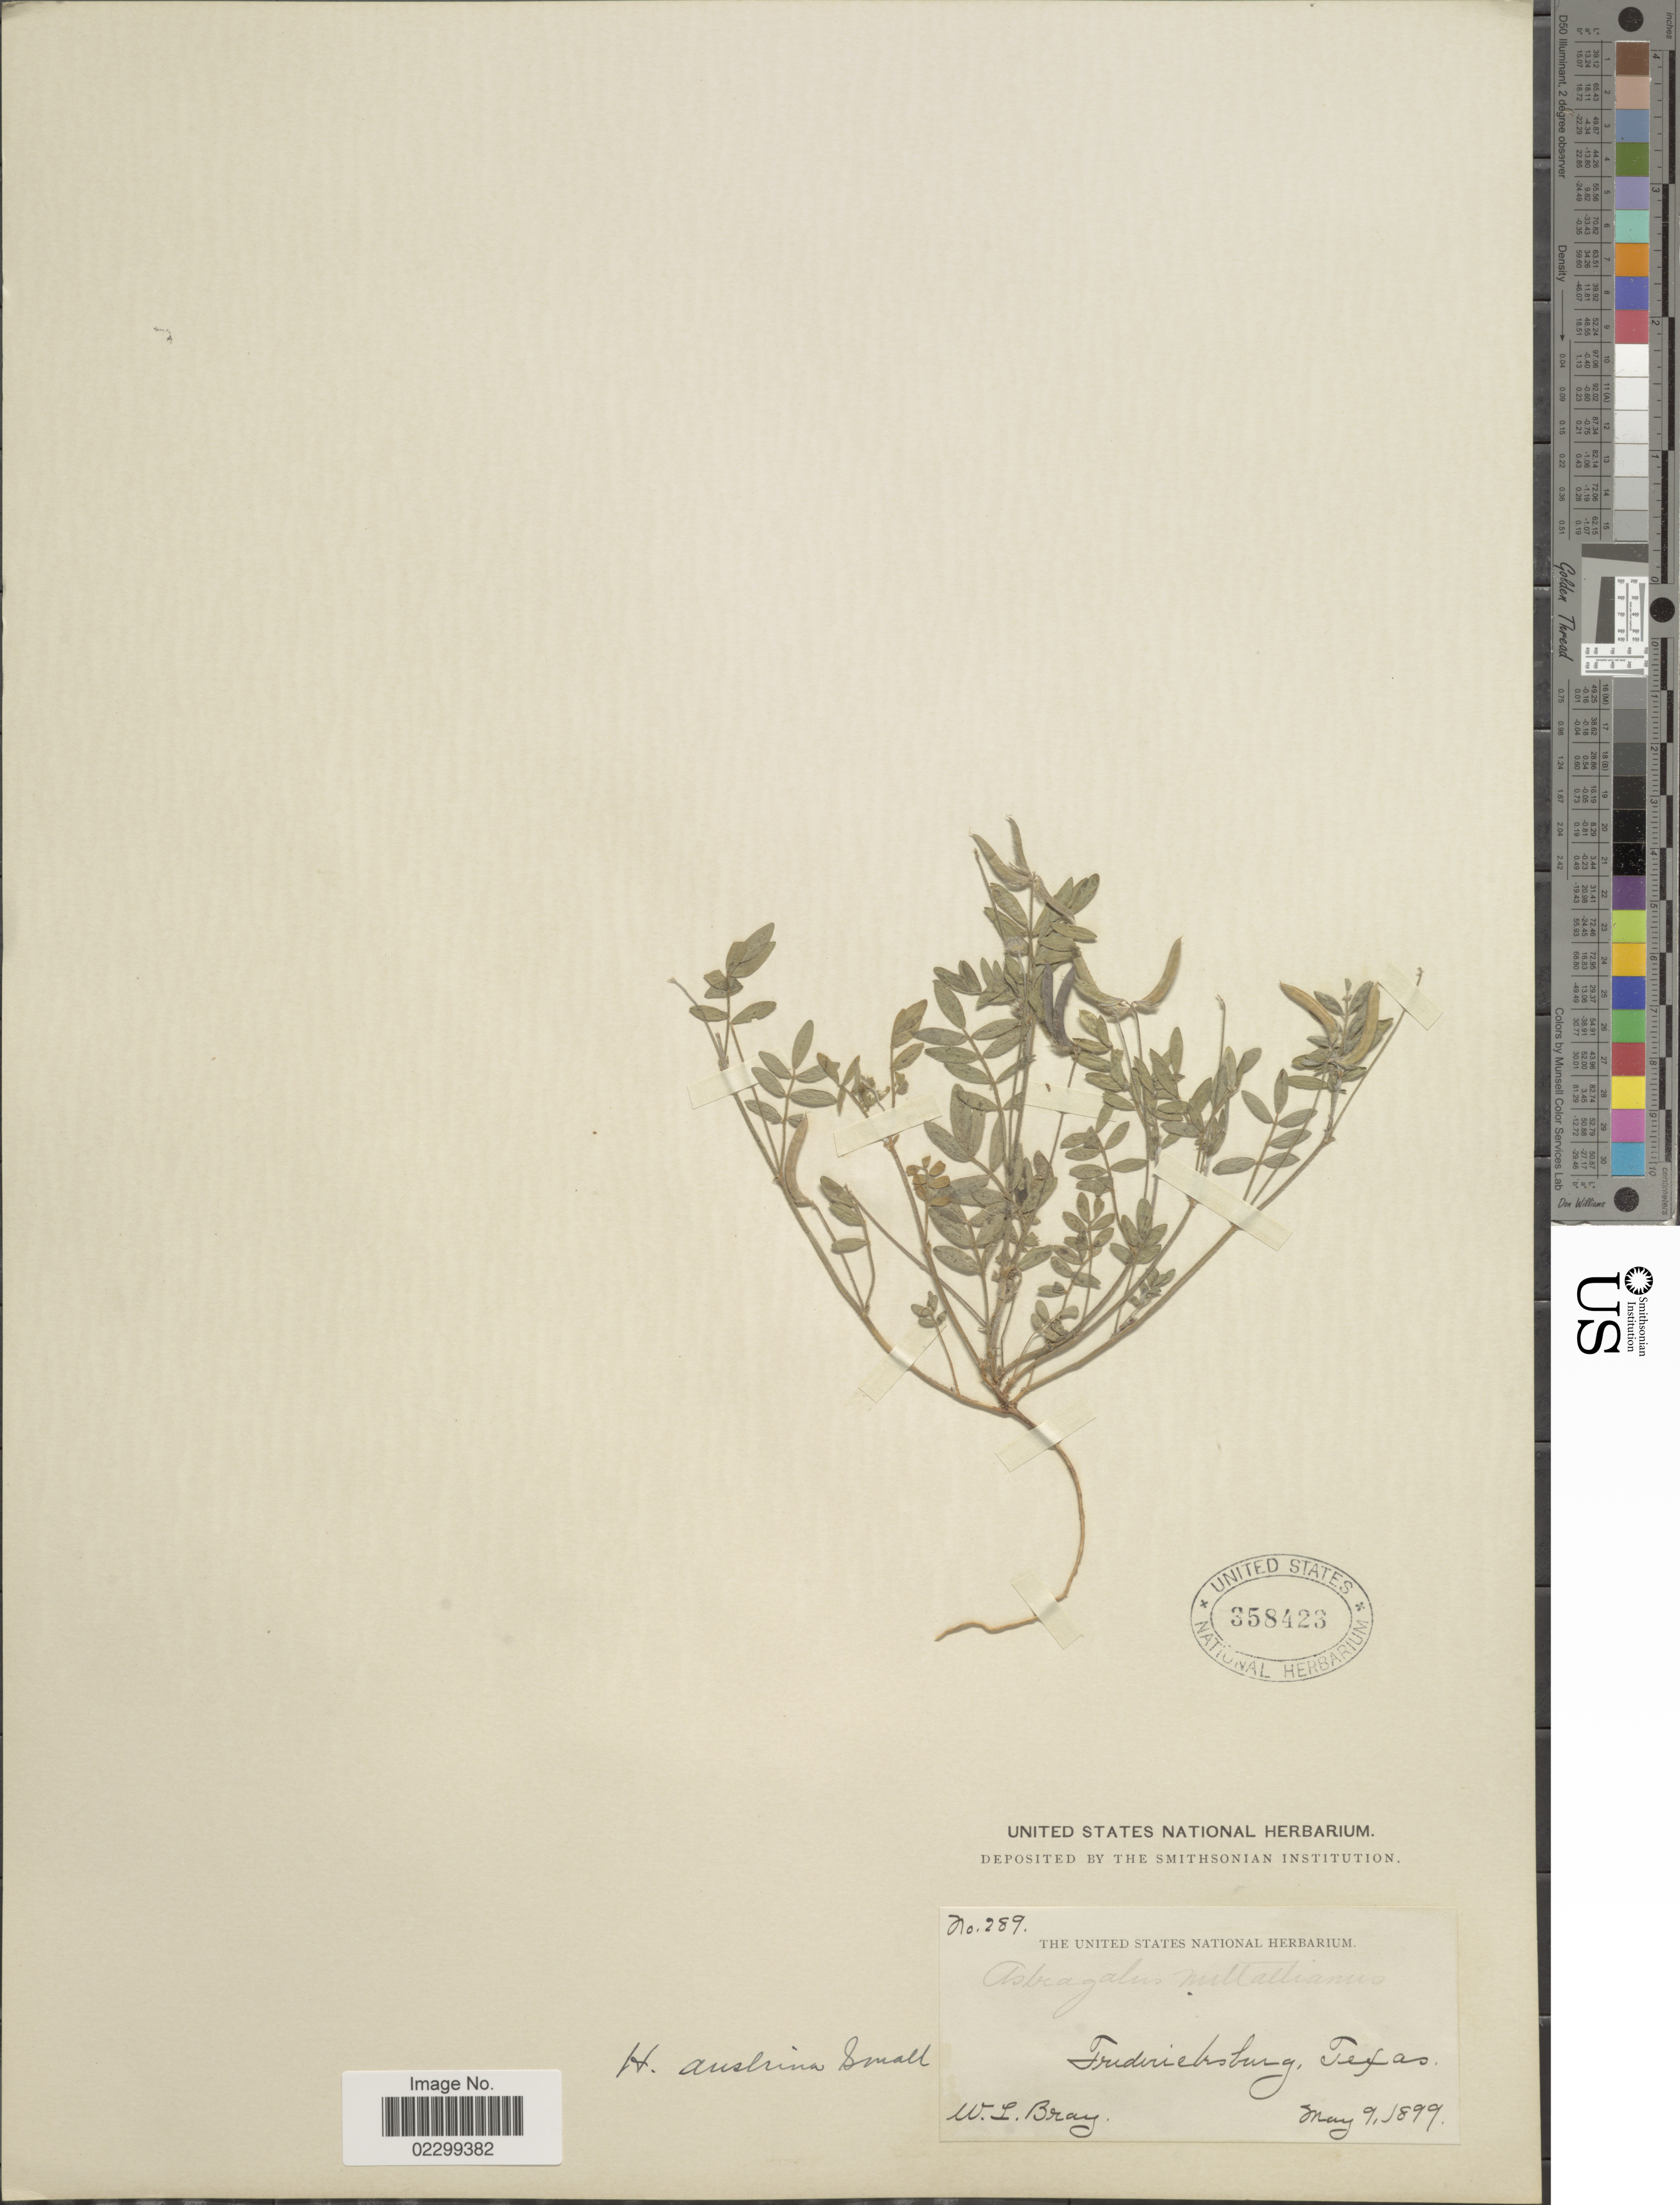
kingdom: Plantae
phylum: Tracheophyta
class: Magnoliopsida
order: Fabales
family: Fabaceae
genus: Astragalus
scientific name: Astragalus austrinus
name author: (Small) O.E. Schulz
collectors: W. L. Bray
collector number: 289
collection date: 1899-05-09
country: United States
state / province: Texas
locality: Fredericksburg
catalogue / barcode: US 358423